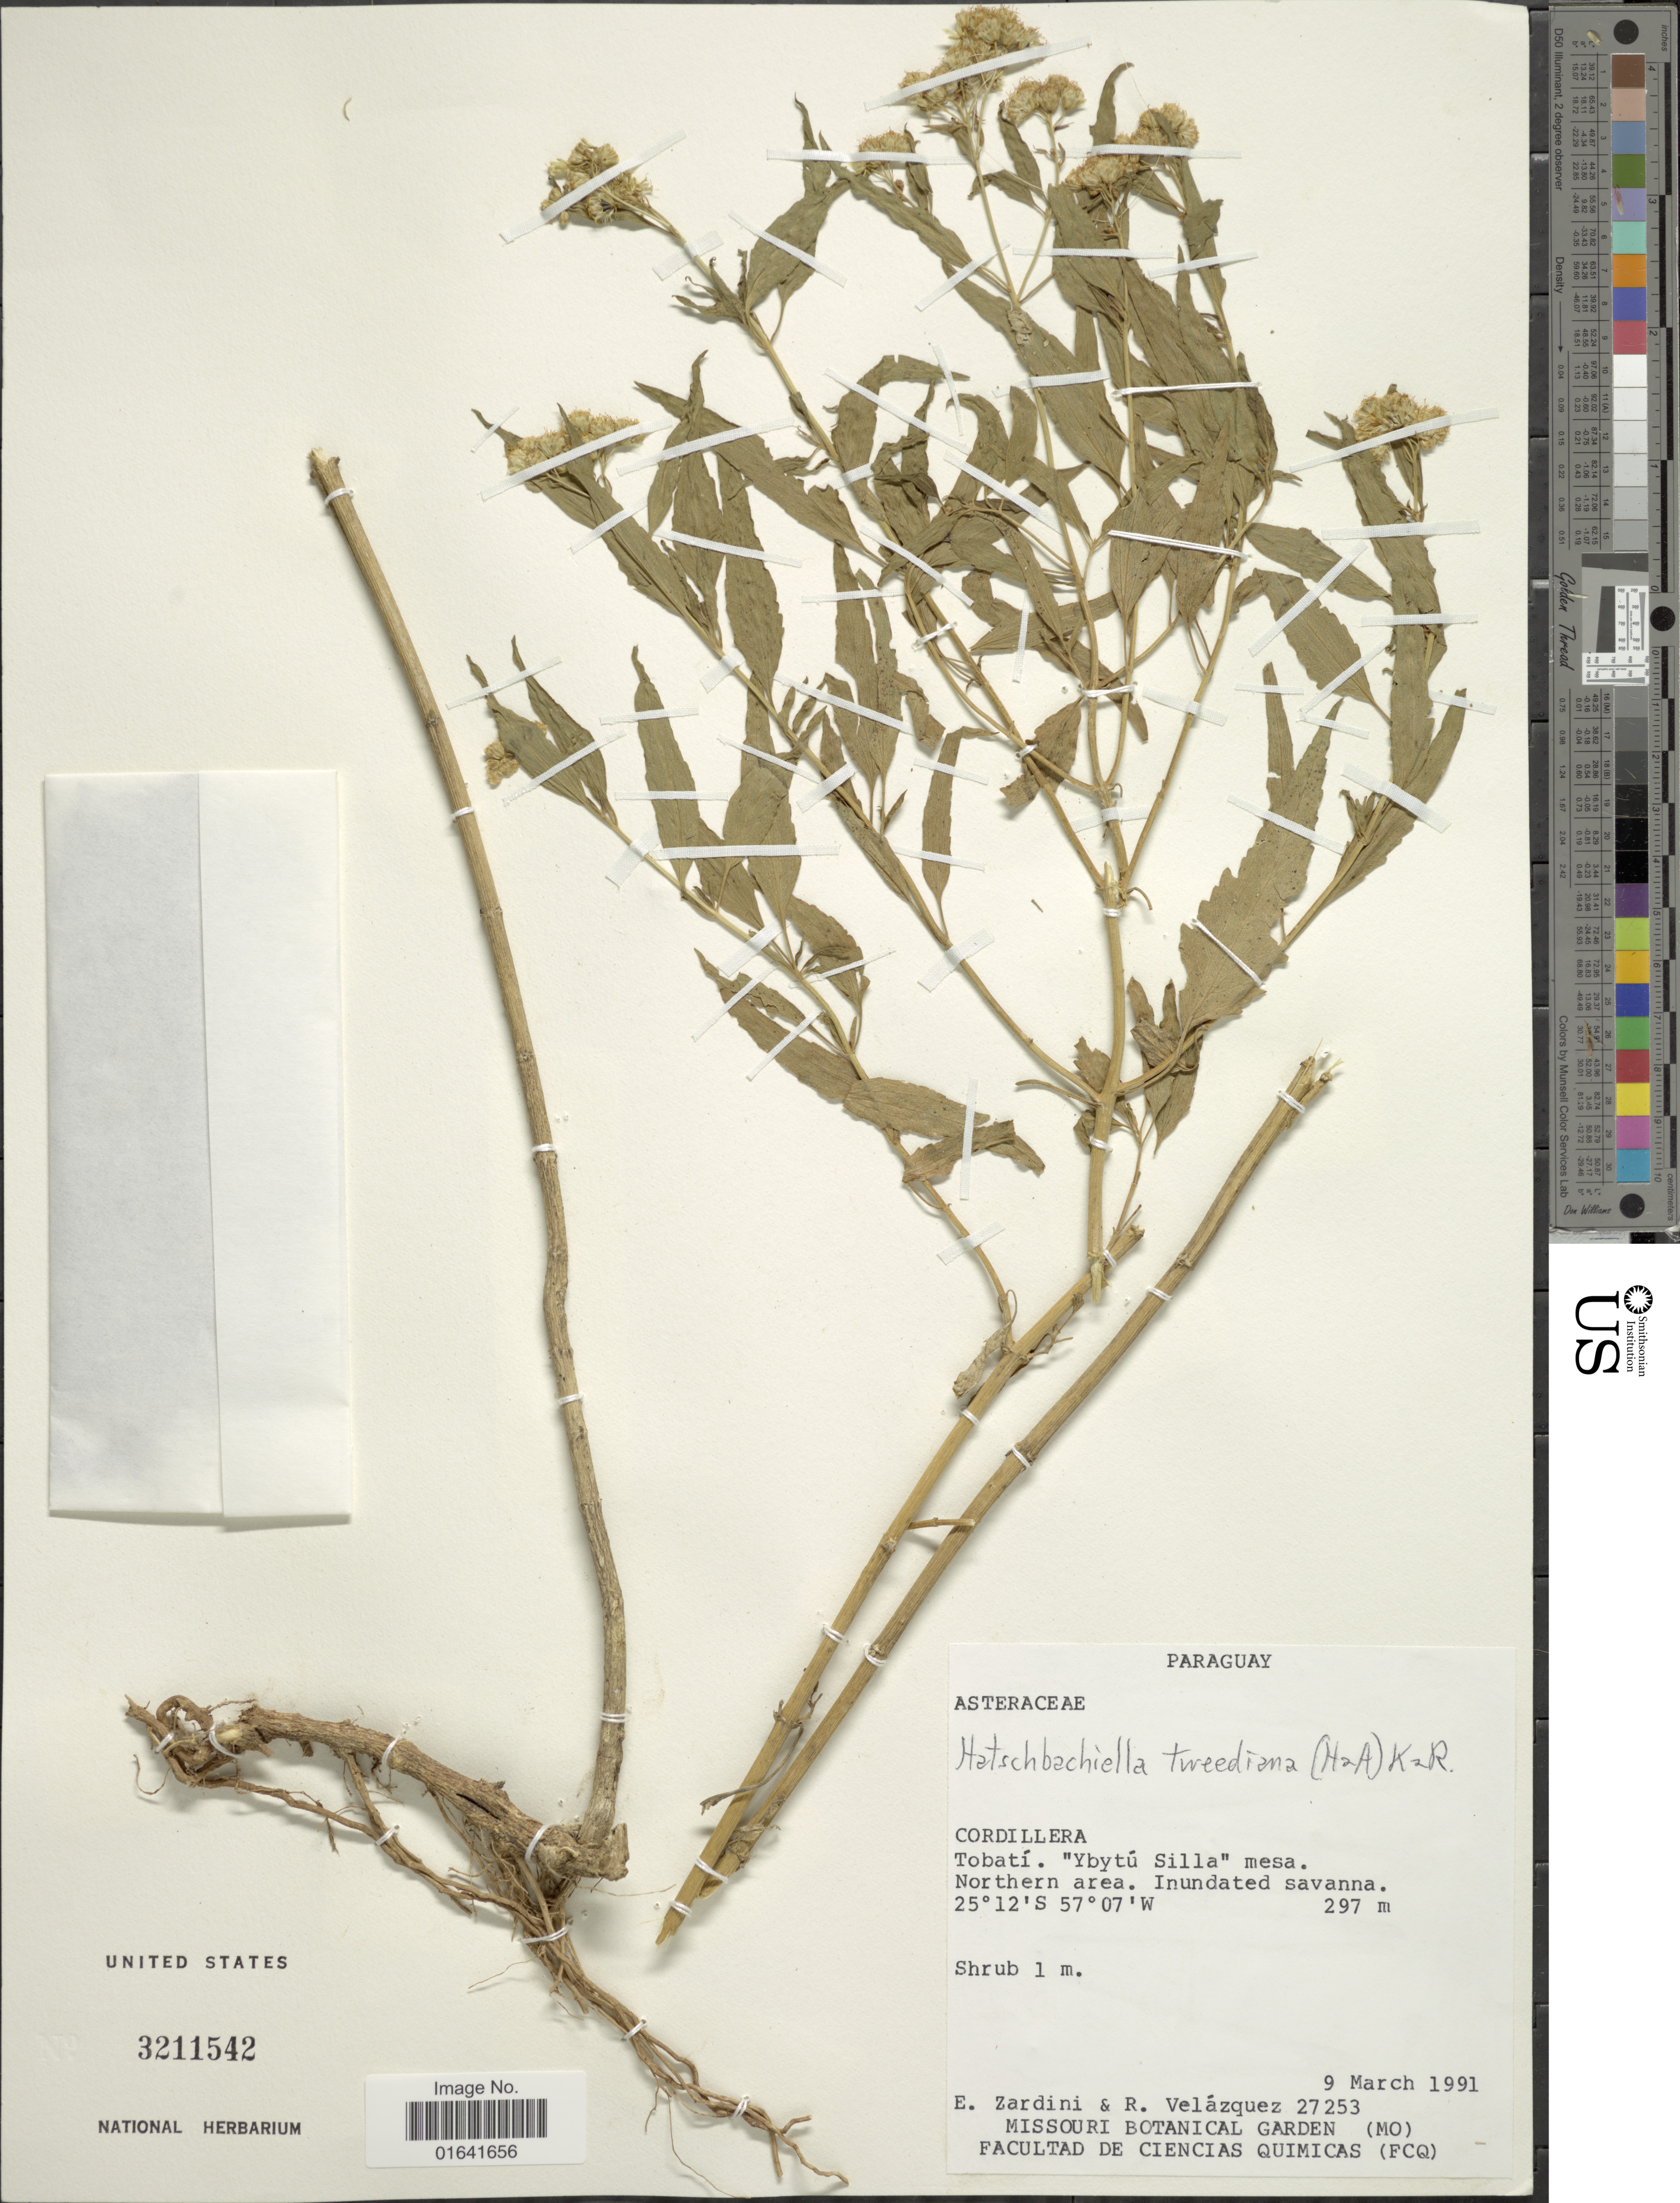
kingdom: Plantae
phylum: Tracheophyta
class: Magnoliopsida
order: Asterales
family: Asteraceae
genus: Hatschbachiella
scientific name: Hatschbachiella tweedieana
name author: (Hook. & Arn.) R.M. King & H. Rob.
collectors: E. M. Zardini & R. Velázquez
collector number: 27253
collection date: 1991-03-09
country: Paraguay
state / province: Cordillera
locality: Tobatí, "Ybytú Silla"mesa, northern area. Indundated savanna.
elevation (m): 297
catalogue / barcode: US 3211542